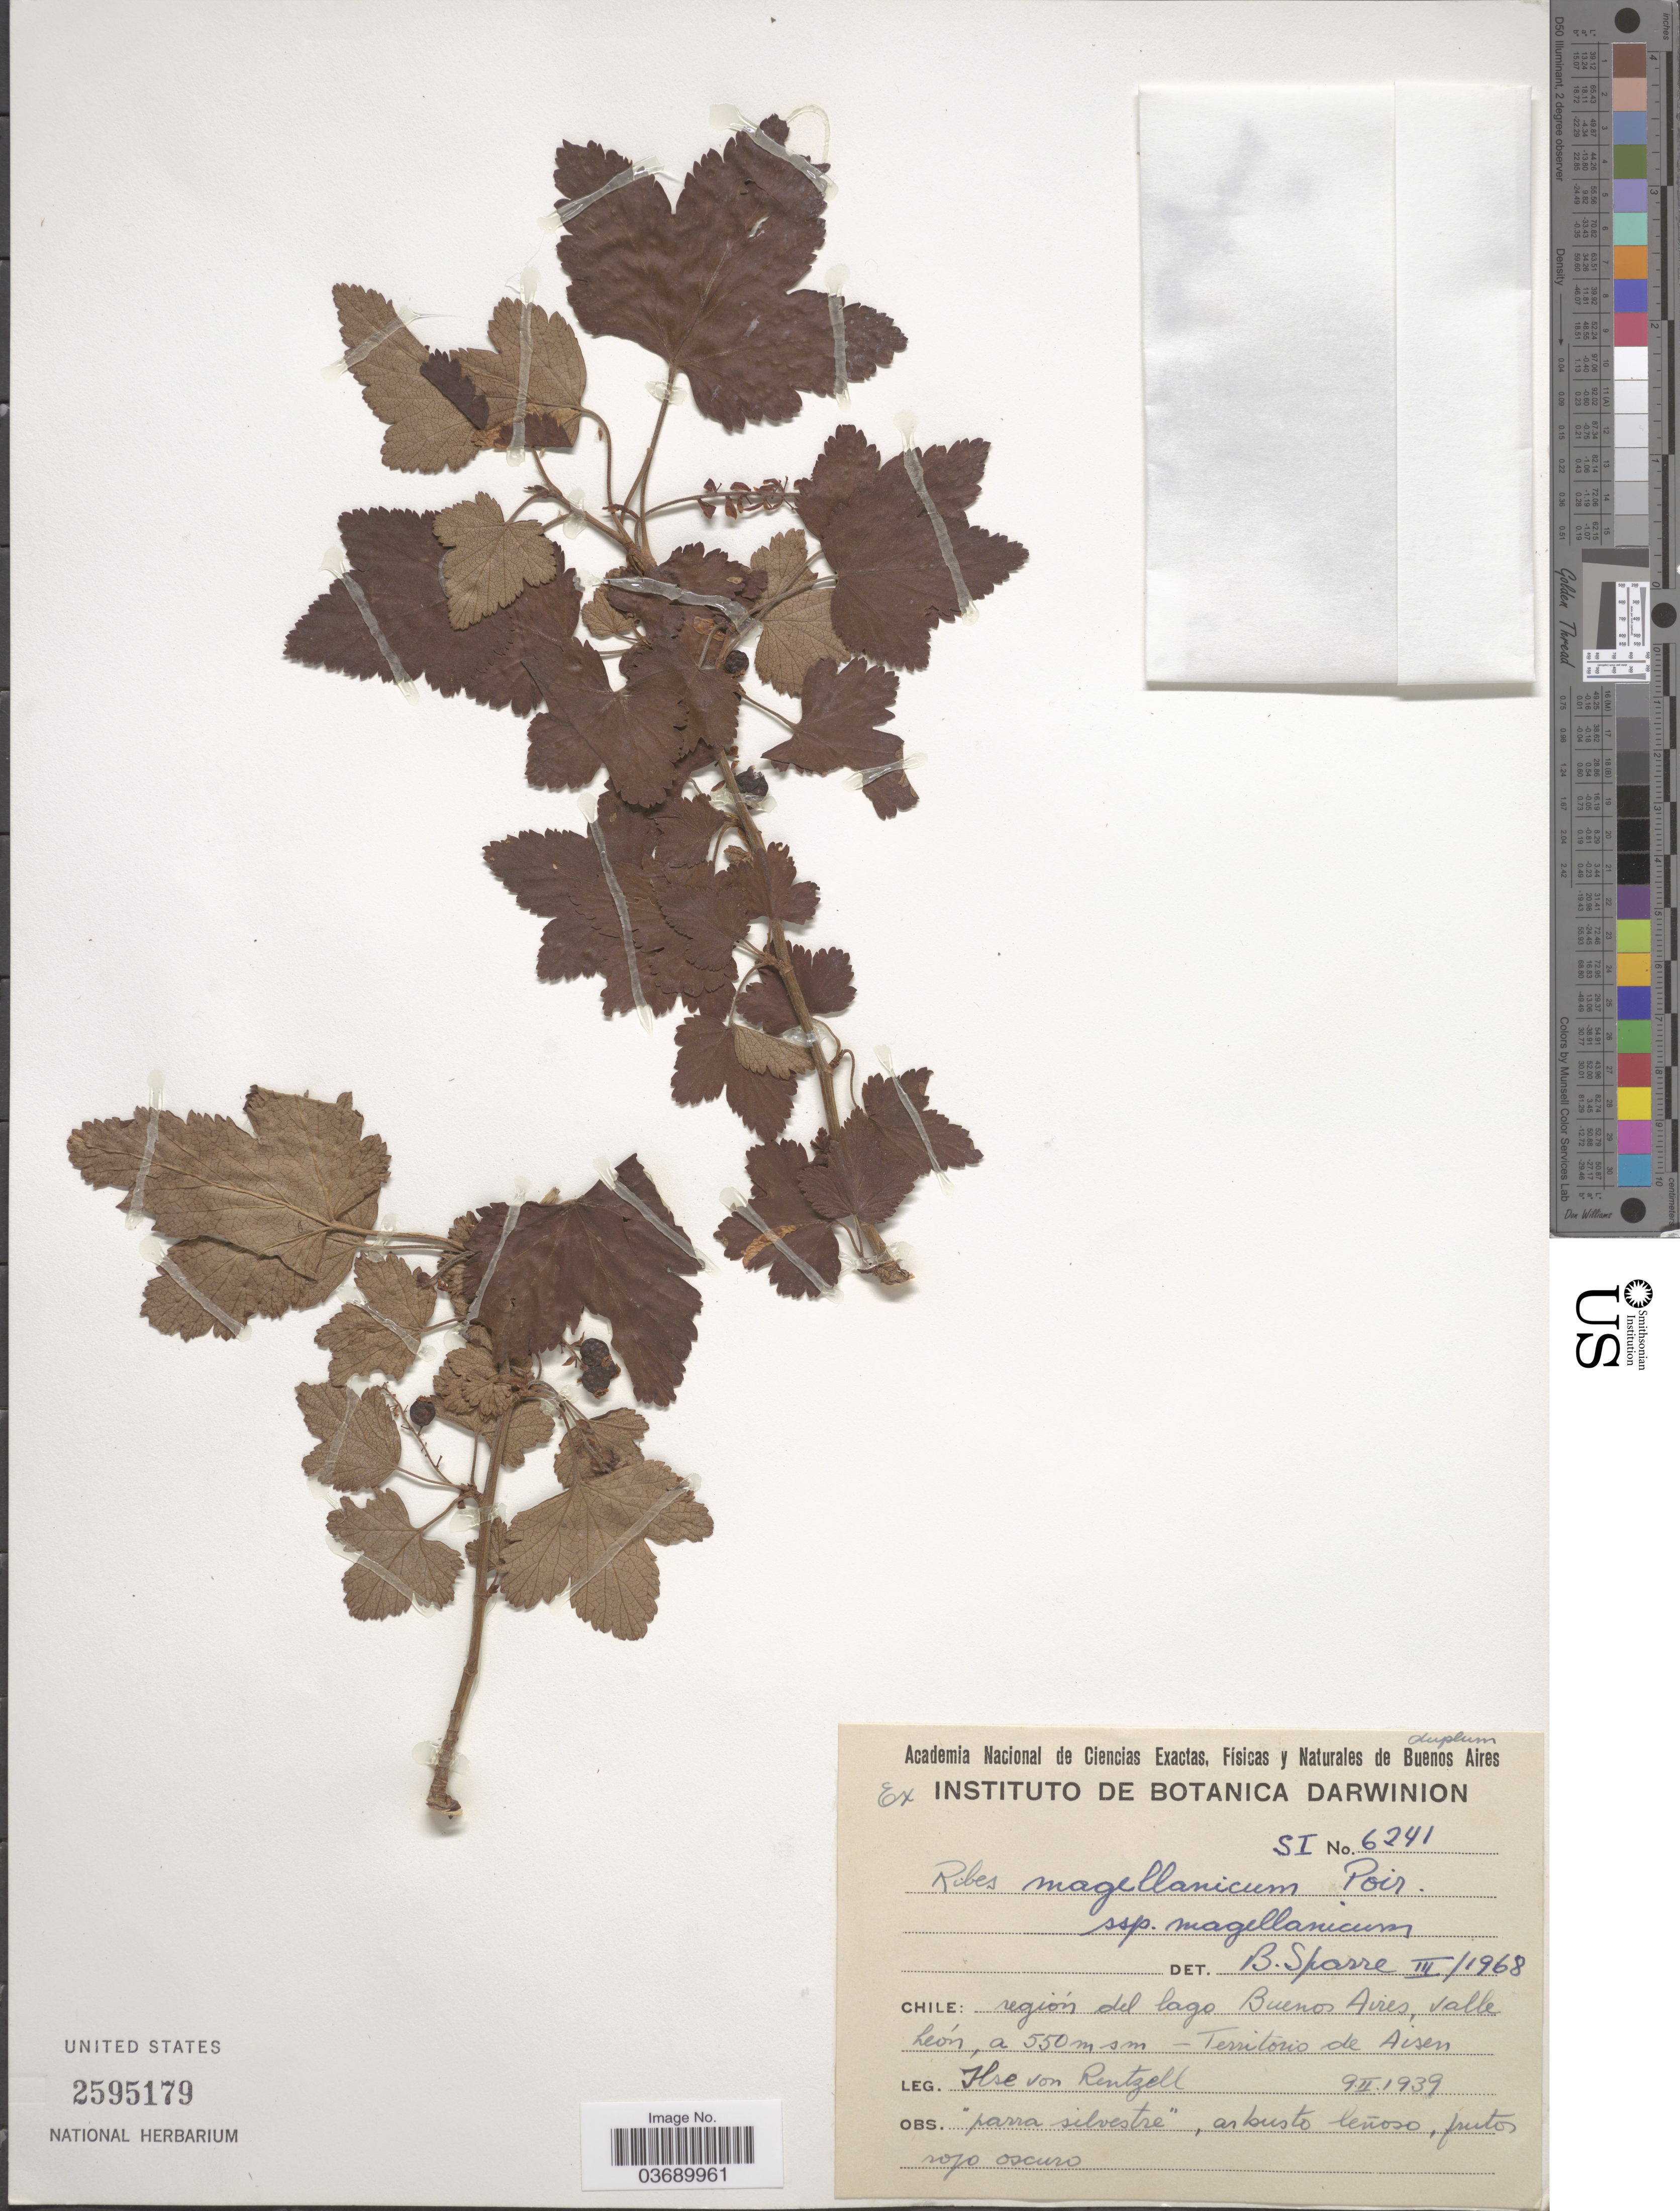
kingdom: Plantae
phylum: Tracheophyta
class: Magnoliopsida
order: Saxifragales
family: Grossulariaceae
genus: Ribes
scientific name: Ribes magellanicum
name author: Poir.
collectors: I. von Rentzell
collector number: SI 6241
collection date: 1939-02-09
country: Chile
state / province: Aisén (XI)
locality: Región del lago Buenos Aires, valle León. Territorio de Aisen.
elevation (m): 550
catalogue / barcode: US 2595179